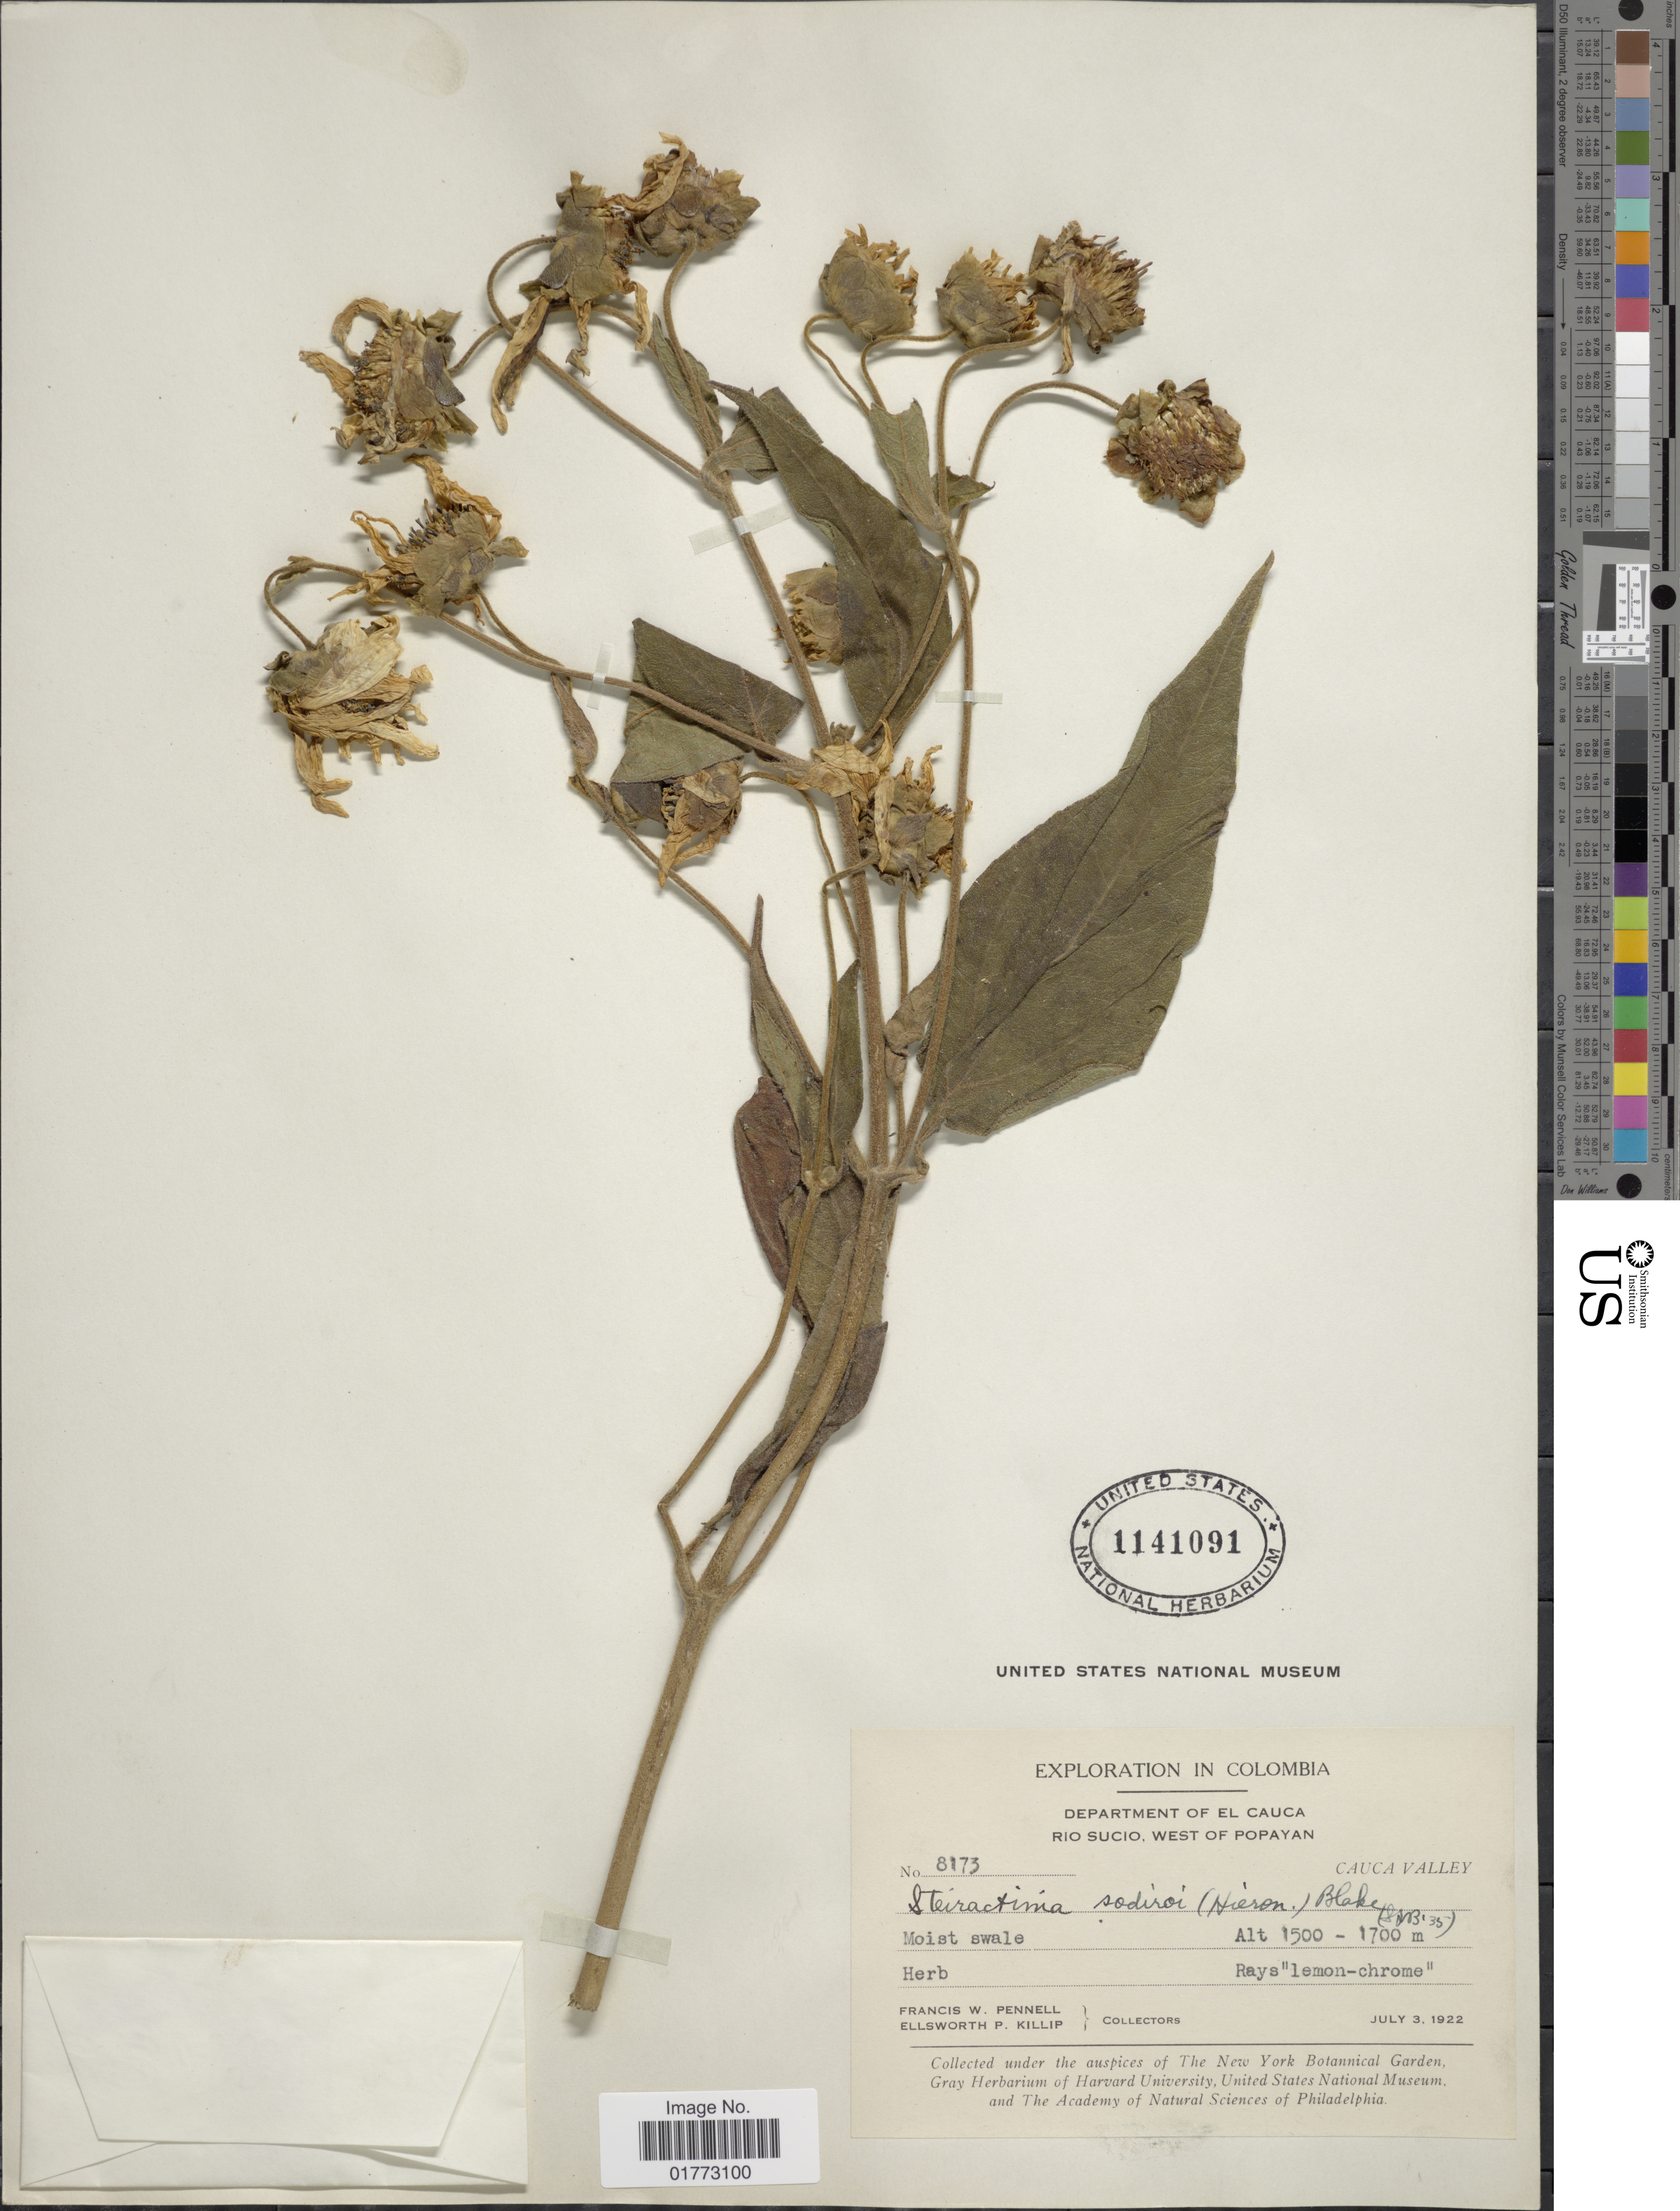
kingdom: Plantae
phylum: Tracheophyta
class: Magnoliopsida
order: Asterales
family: Asteraceae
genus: Steiractinia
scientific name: Steiractinia sodiroi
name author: (Hieron. ex Sodiro) S.F. Blake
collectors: F. W. Pennell & E. P. Killip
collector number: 8173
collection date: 1922-07-03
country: Colombia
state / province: Cauca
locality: Rio Sucio, west of Popayan, Cauca Valley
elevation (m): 1500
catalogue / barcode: US 1141091